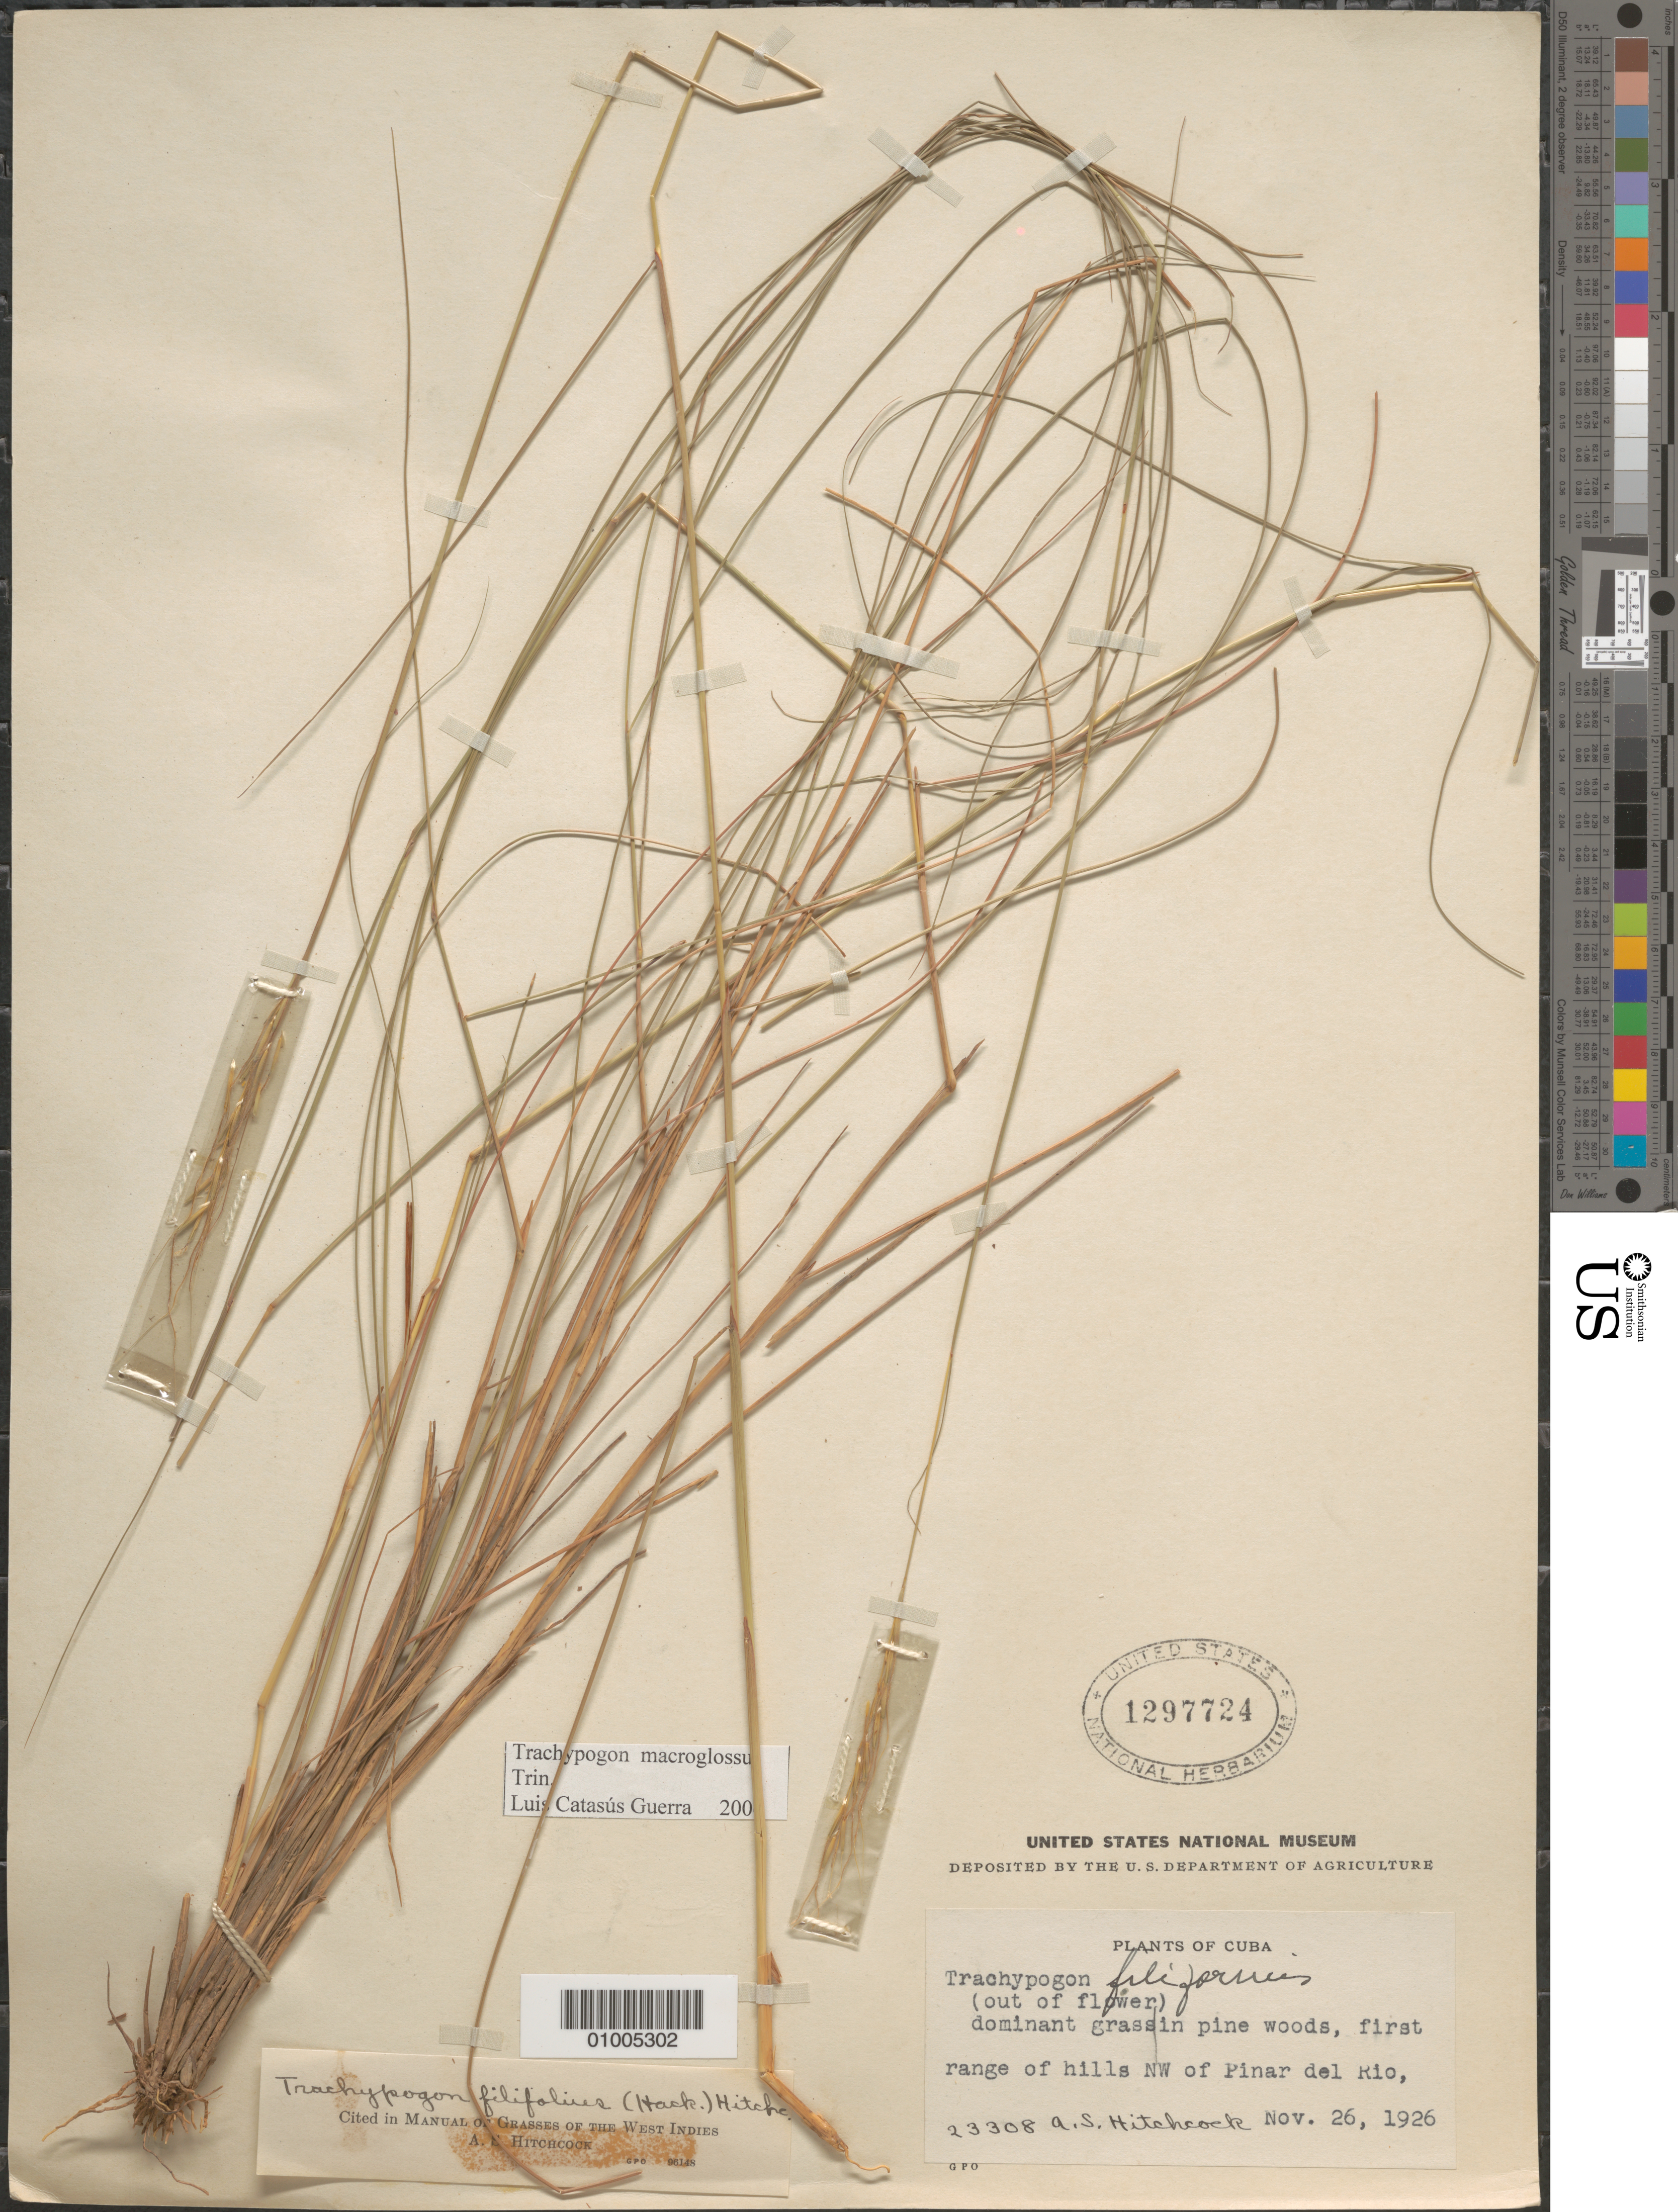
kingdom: Plantae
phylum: Tracheophyta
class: Liliopsida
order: Poales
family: Poaceae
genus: Trachypogon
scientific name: Trachypogon macroglossus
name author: Trin.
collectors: A. S. Hitchcock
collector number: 23308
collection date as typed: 26 Nov 1926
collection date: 1926-11-26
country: Cuba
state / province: Pinar del Rio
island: Cuba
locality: range of hills NW of Pinar del Rio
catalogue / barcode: US 1297724